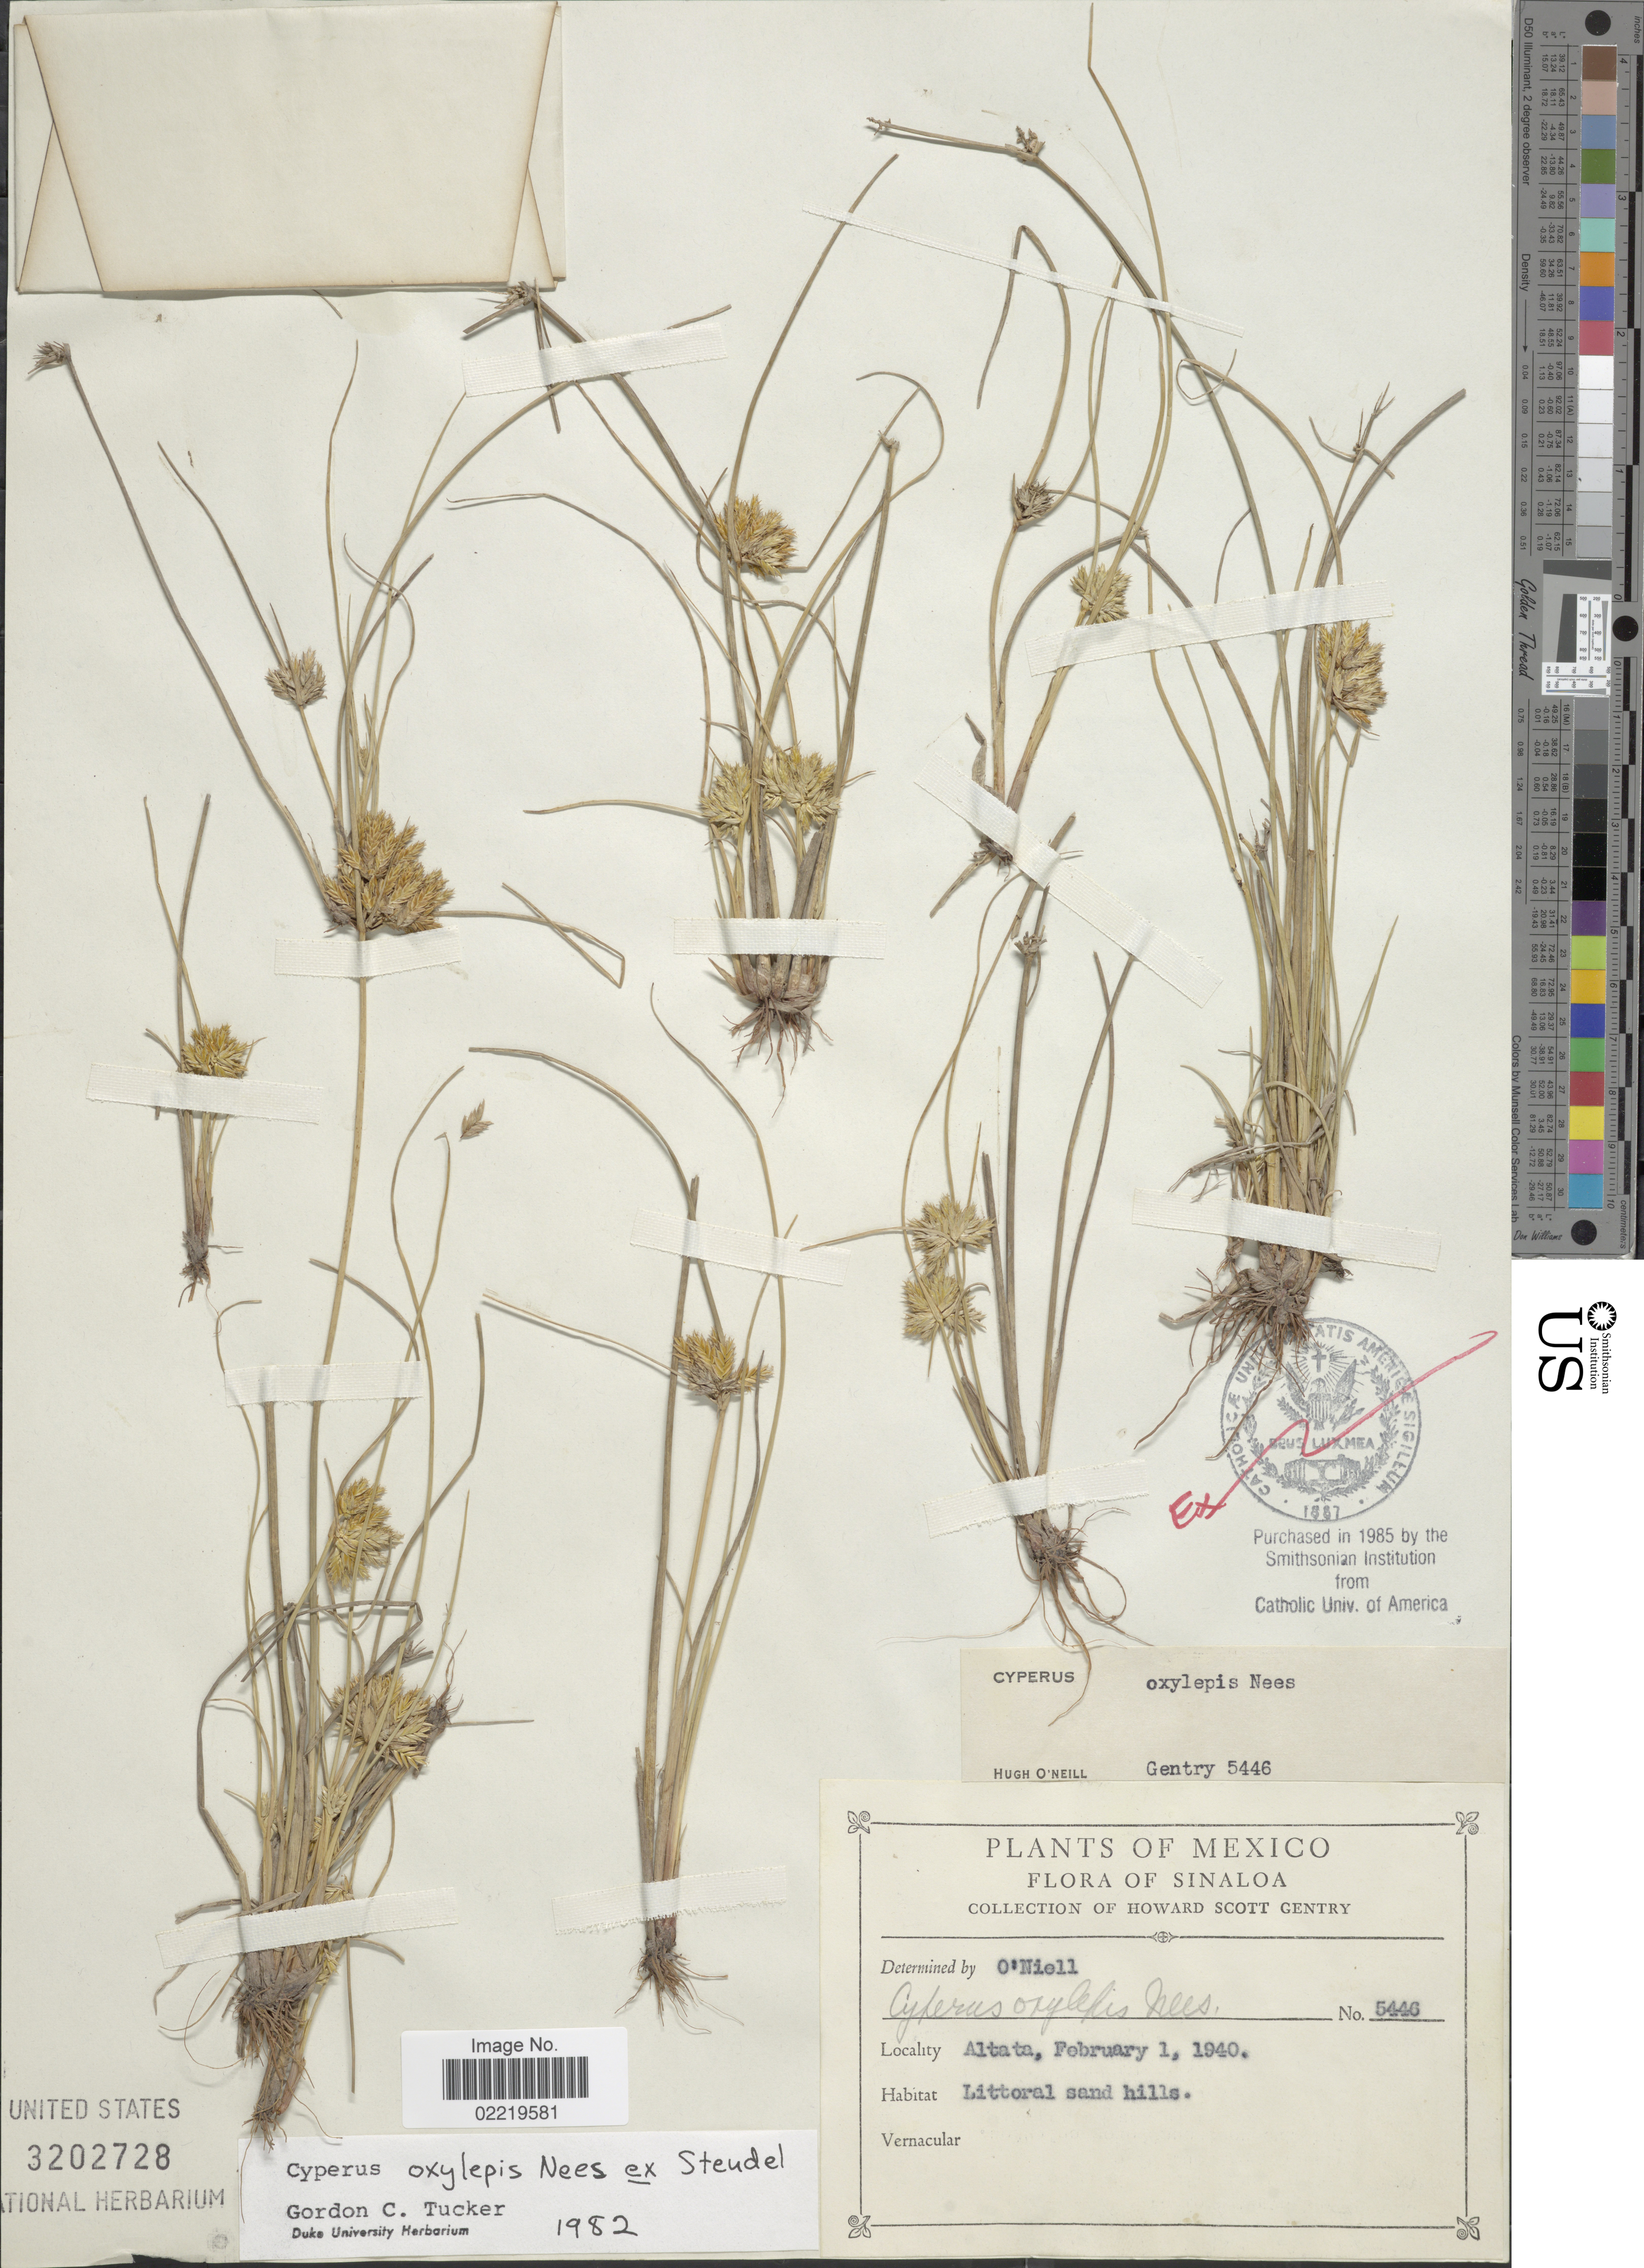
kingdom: Plantae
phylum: Tracheophyta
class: Liliopsida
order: Poales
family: Cyperaceae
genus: Cyperus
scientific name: Cyperus oxylepis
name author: Nees ex Steud.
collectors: H. S. Gentry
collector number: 5446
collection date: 1940-02-01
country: Mexico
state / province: Sinaloa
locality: Altata, littoral sand hills.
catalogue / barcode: US 3202728